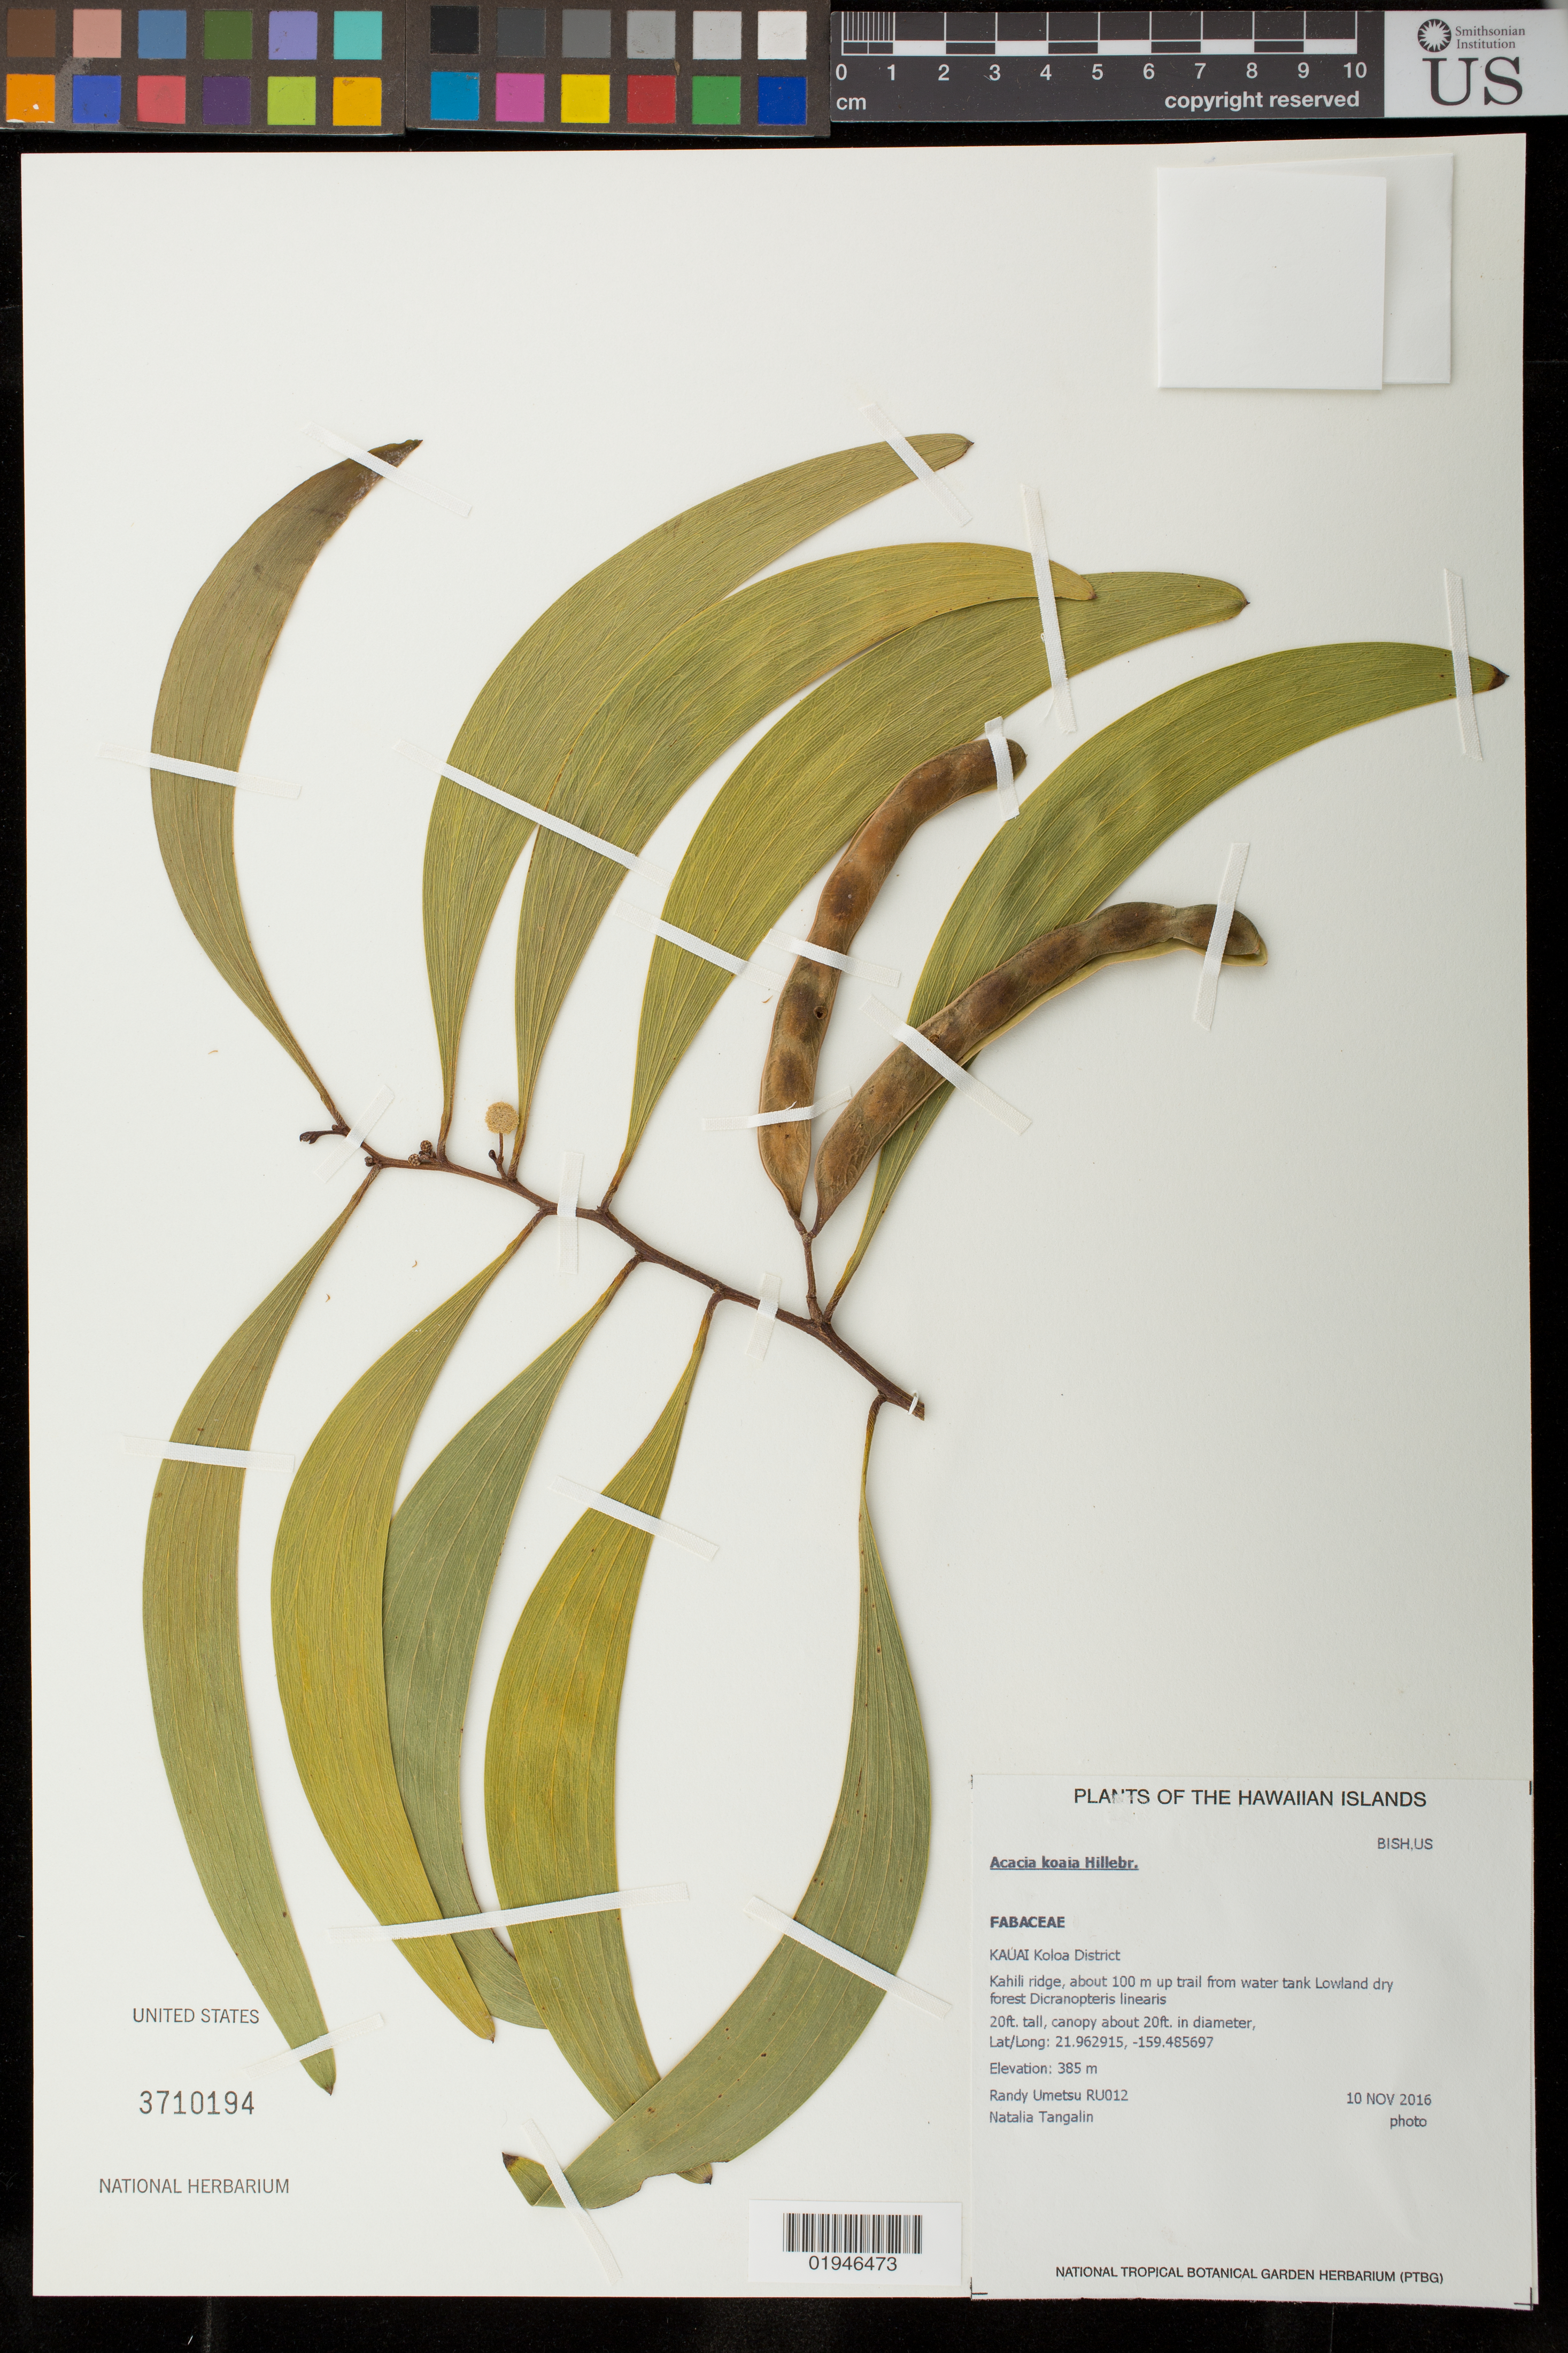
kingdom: Plantae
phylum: Tracheophyta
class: Magnoliopsida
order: Fabales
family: Fabaceae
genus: Acacia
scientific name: Acacia koaia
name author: Hillebr.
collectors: R. Umetsu & N. Tangalin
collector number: RU012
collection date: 2016-11-10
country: United States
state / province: Hawaii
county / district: Kauai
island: Kaua'i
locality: Koloa District, Kahili ridge, about 100 m up trail from water tank.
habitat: Lowland dry forest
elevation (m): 385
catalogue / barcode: US 3710194